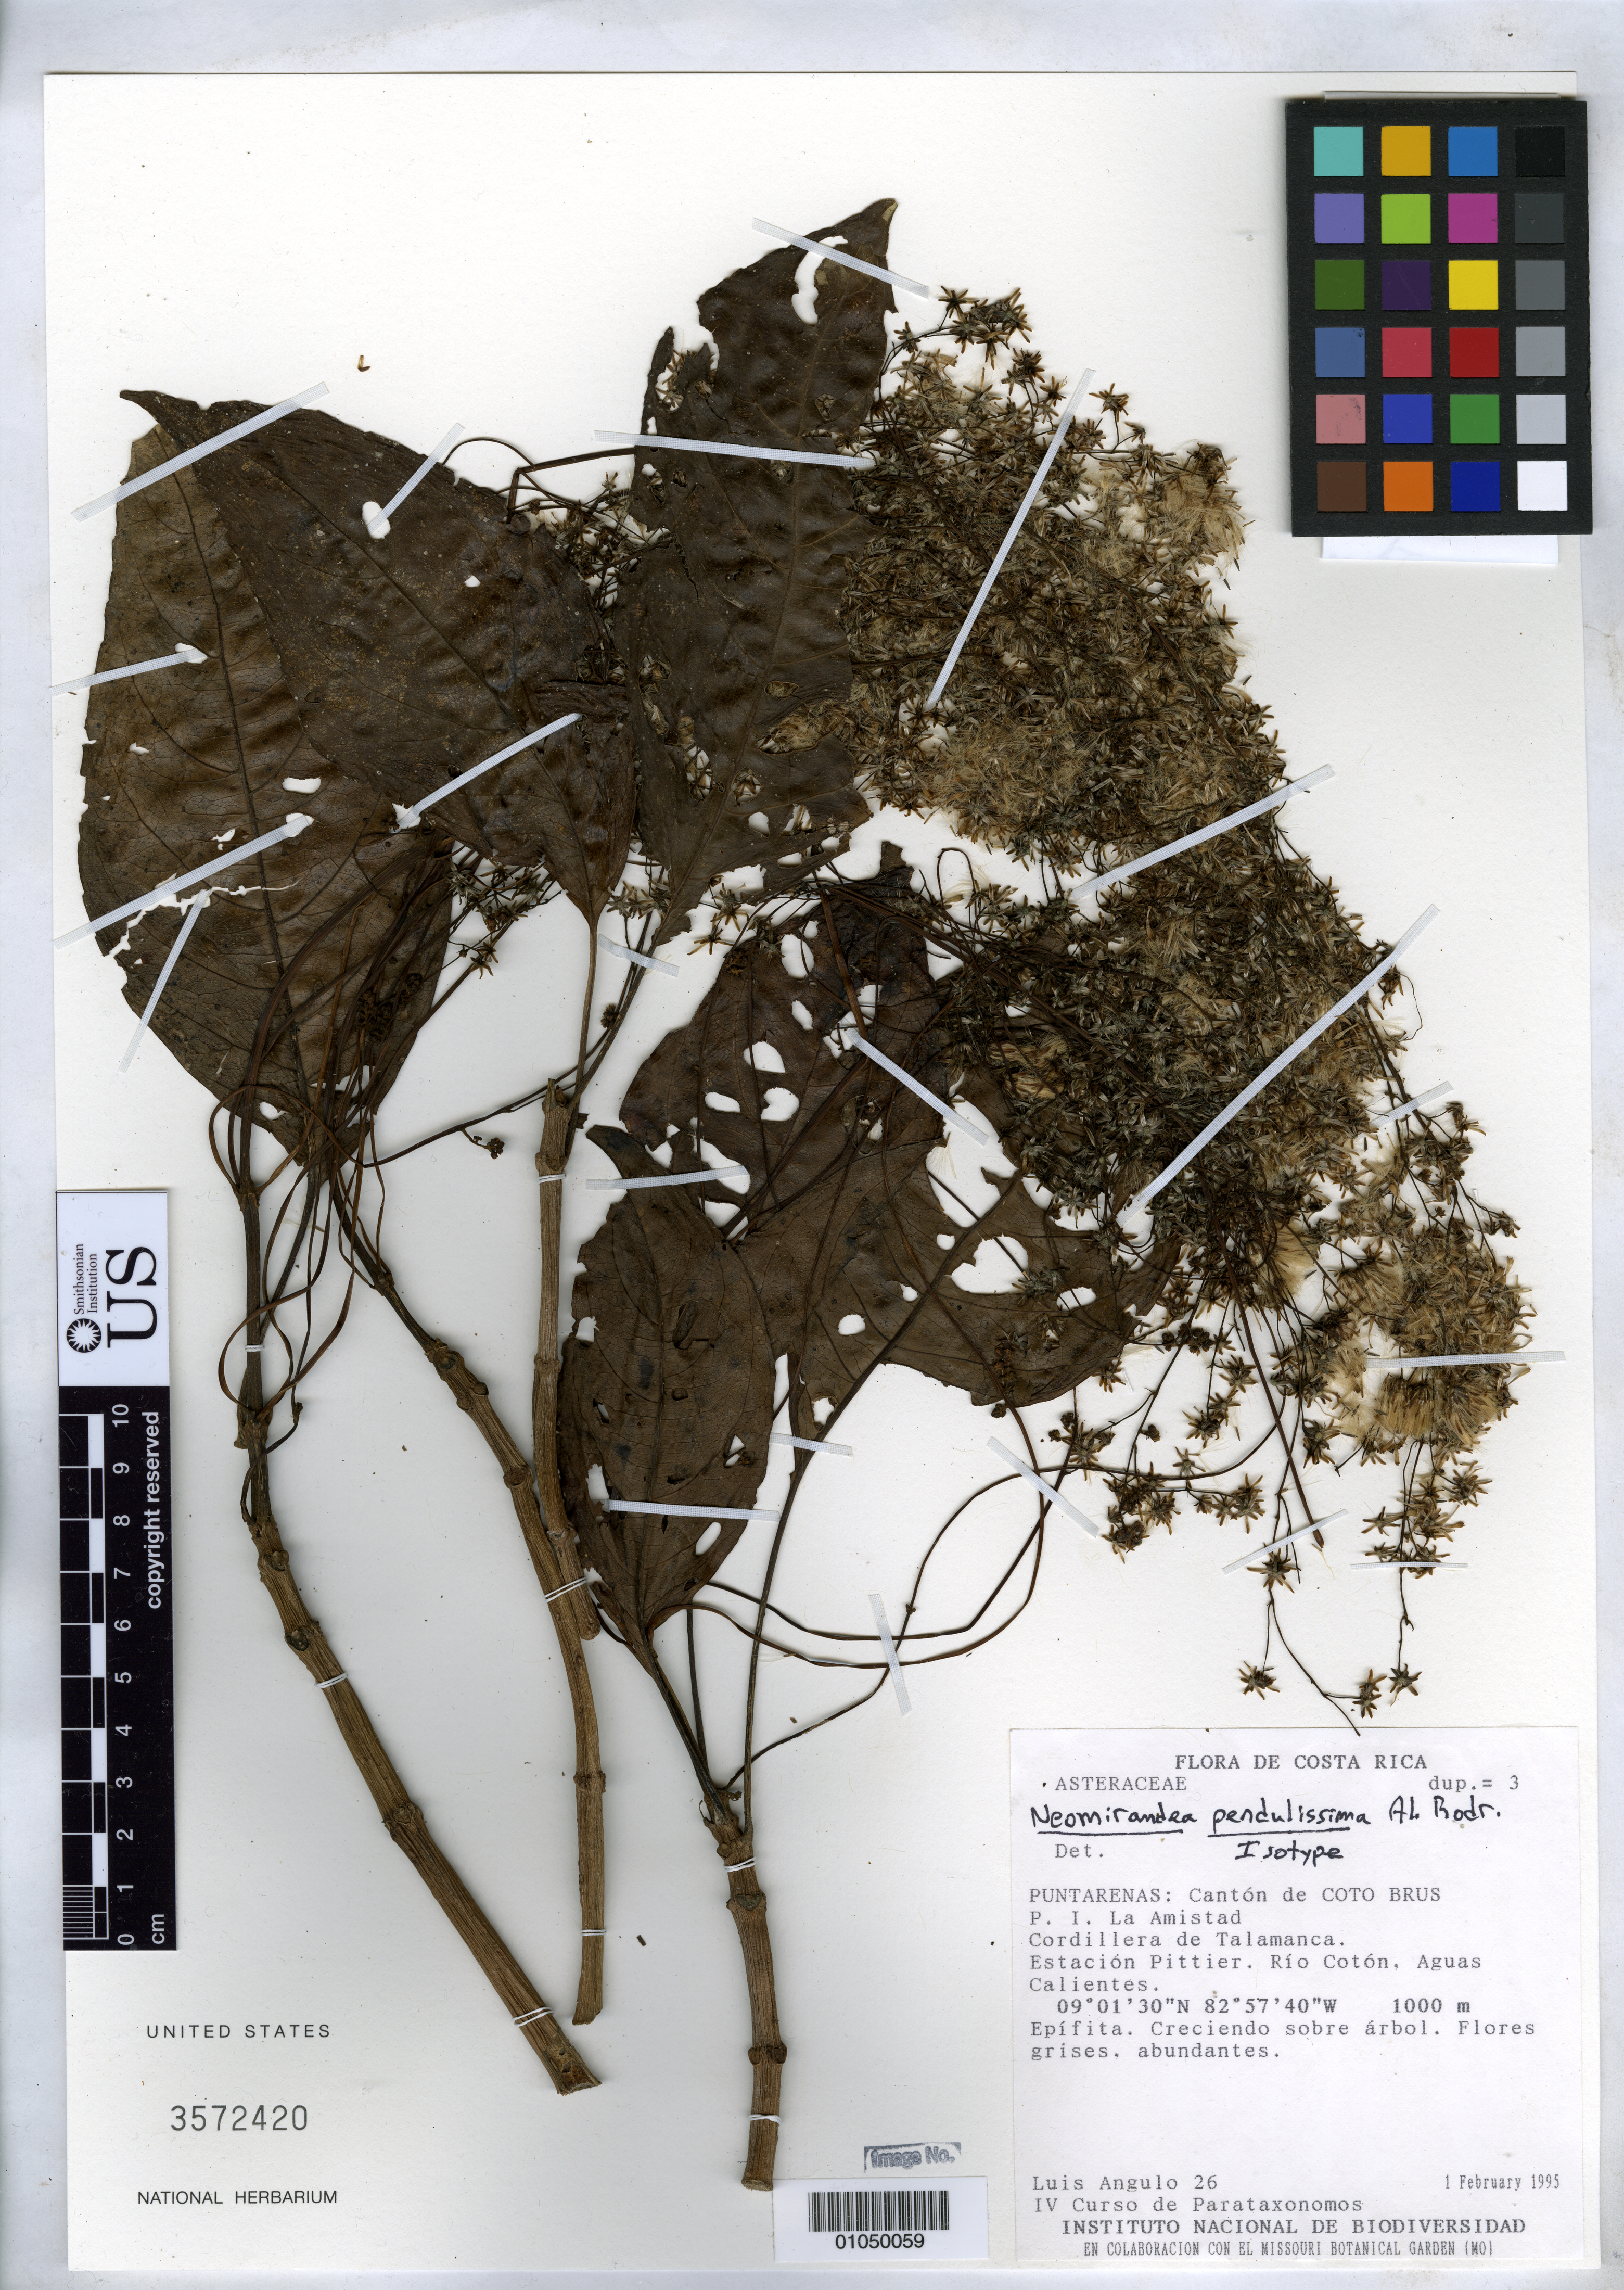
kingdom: Plantae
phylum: Tracheophyta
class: Magnoliopsida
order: Asterales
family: Asteraceae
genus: Neomirandea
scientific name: Neomirandea pendulissima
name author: Al. Rodr.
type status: Isotype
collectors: L. Angulo & et al.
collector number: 26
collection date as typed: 01 Feb 1995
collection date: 1995-02-01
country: Costa Rica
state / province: Puntarenas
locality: Puntarenas: Cantón de Coto Brus, P.I. La Amistad, Cordillera de Talamanca, Estación Pittier, Río Cotón, Aguas Calientes.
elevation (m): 1000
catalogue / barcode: US 3572420